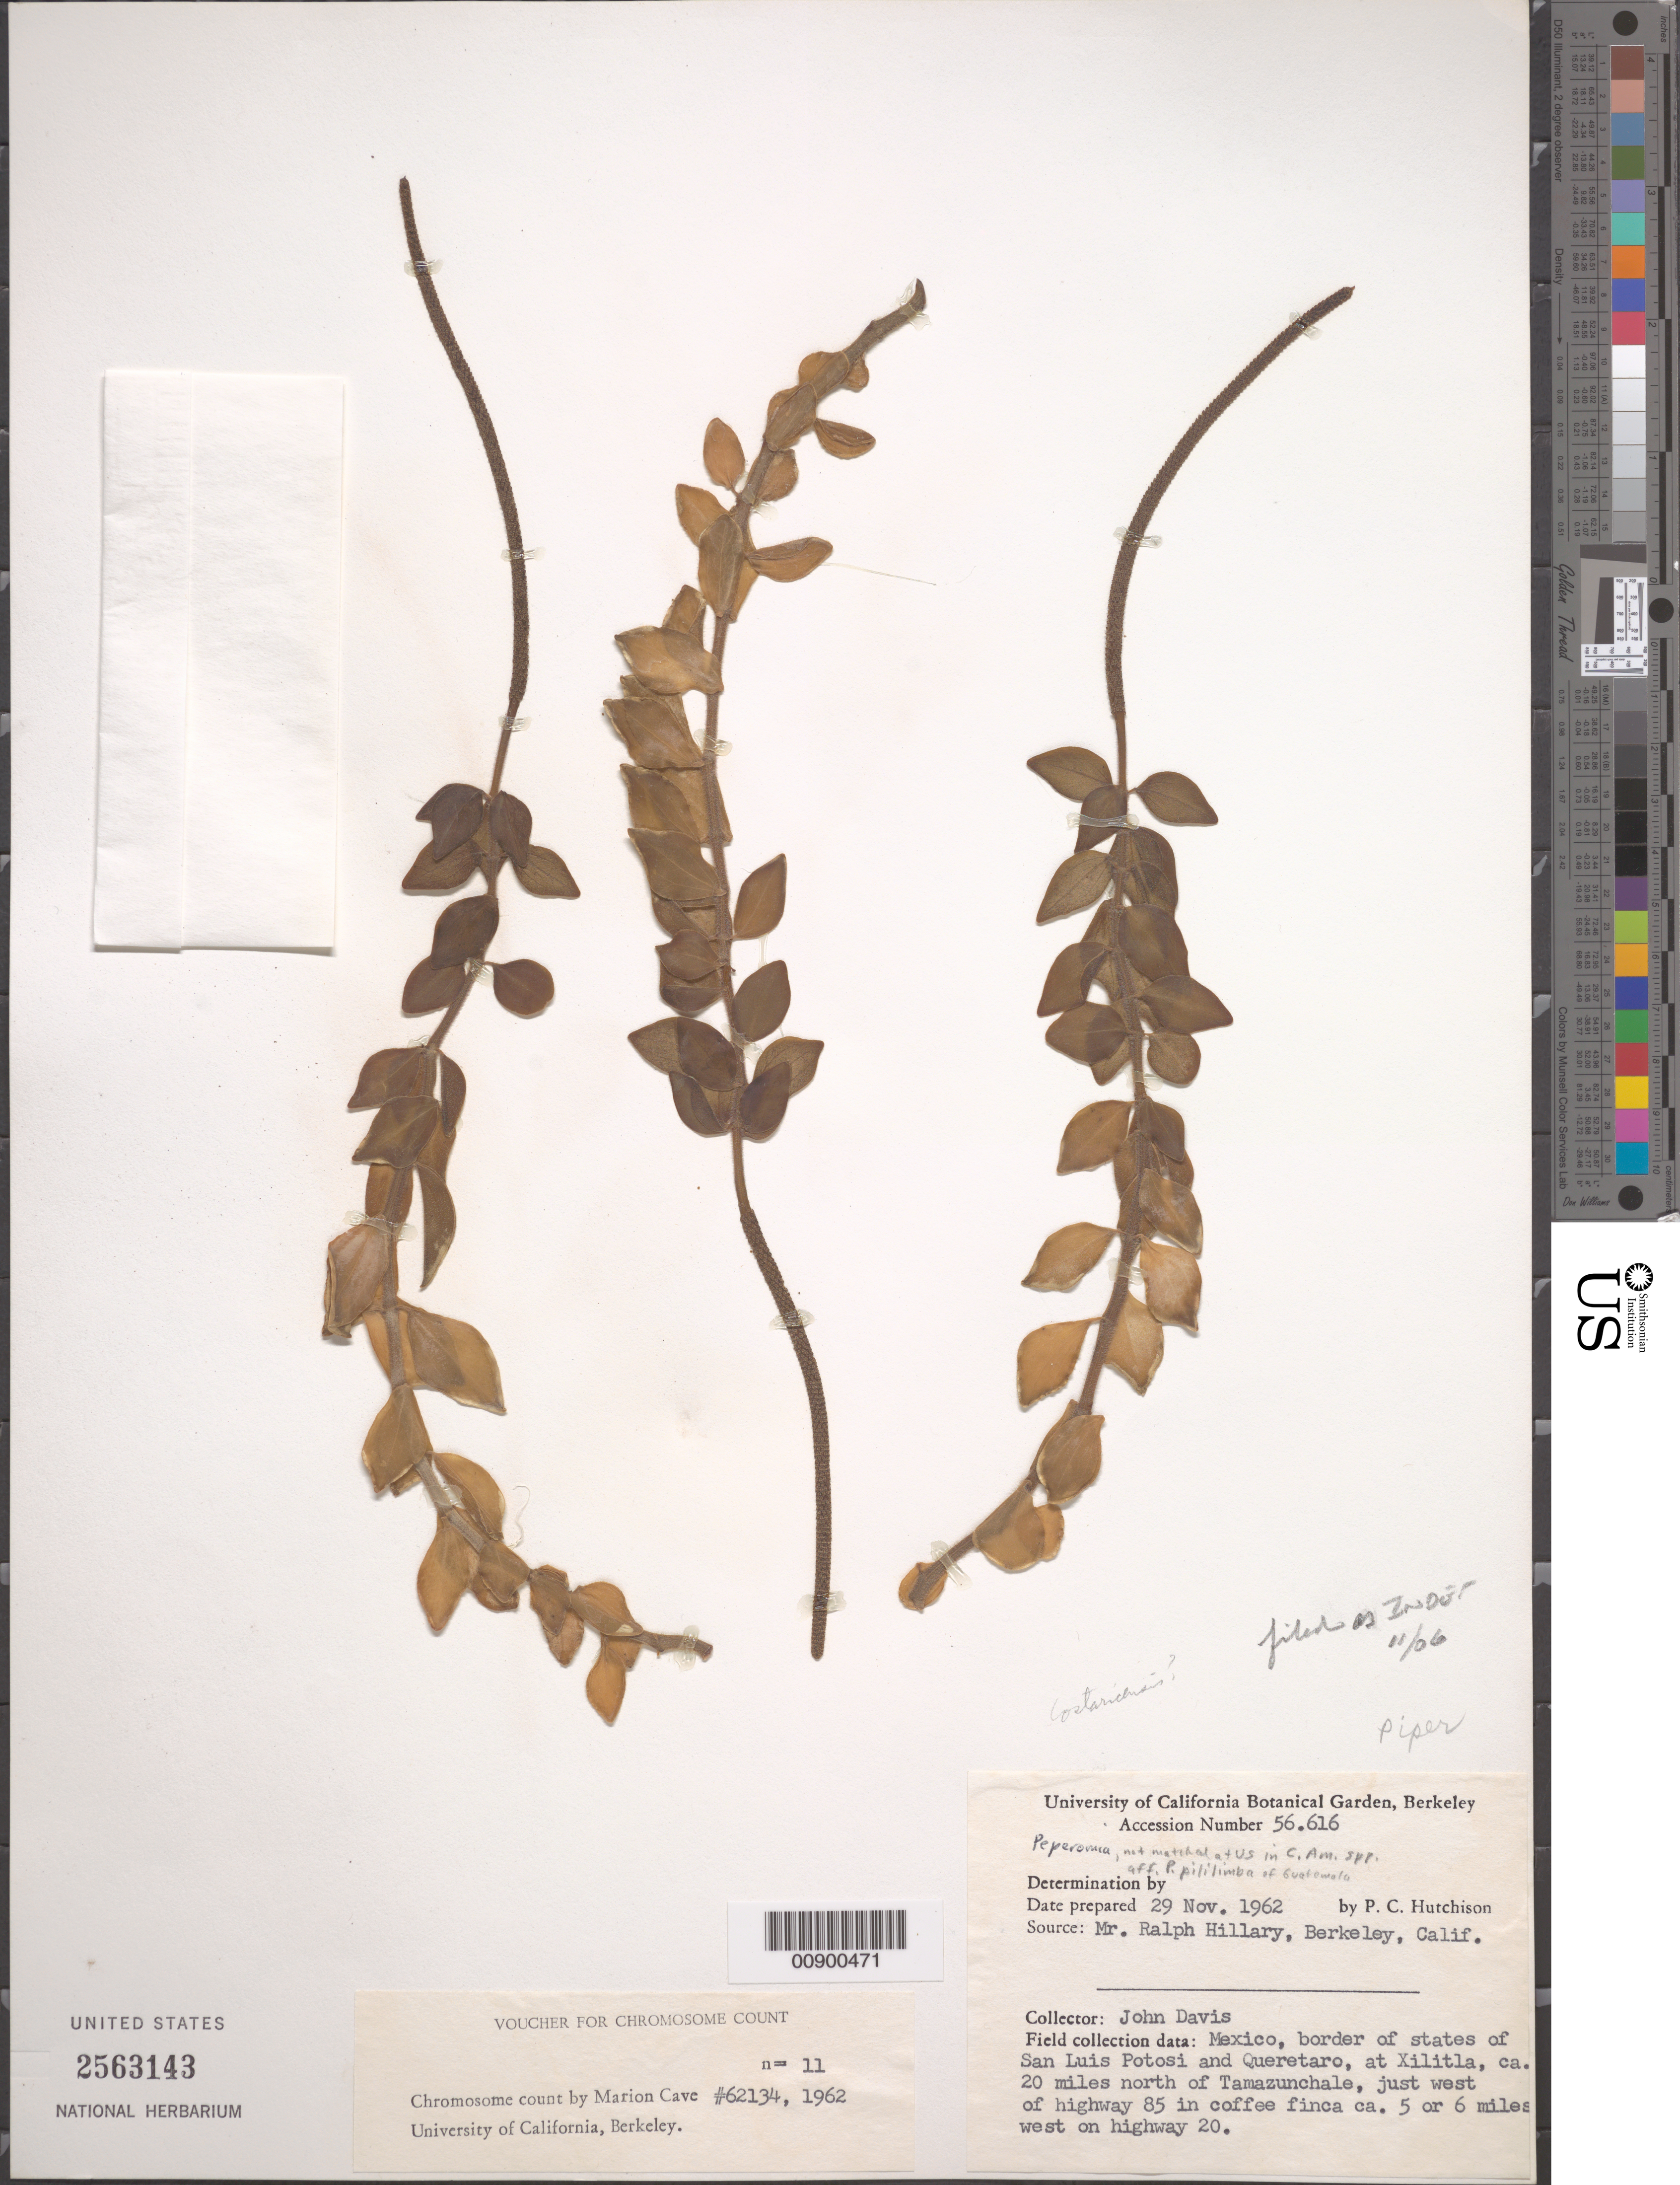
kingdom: Plantae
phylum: Tracheophyta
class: Magnoliopsida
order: Piperales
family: Piperaceae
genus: Peperomia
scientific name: Peperomia sp.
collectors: J. Davis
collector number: Accession No. 56.616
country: Mexico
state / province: Querétaro / San Luis Potosí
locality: Border of San Luis Potosí and Querétaro, at Xilitla, ca. 20 miles north of Tamazunchale, just west of highway 85 in coffee finca ca. 5 or 6 miles west on highway 20.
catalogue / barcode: US 2563143